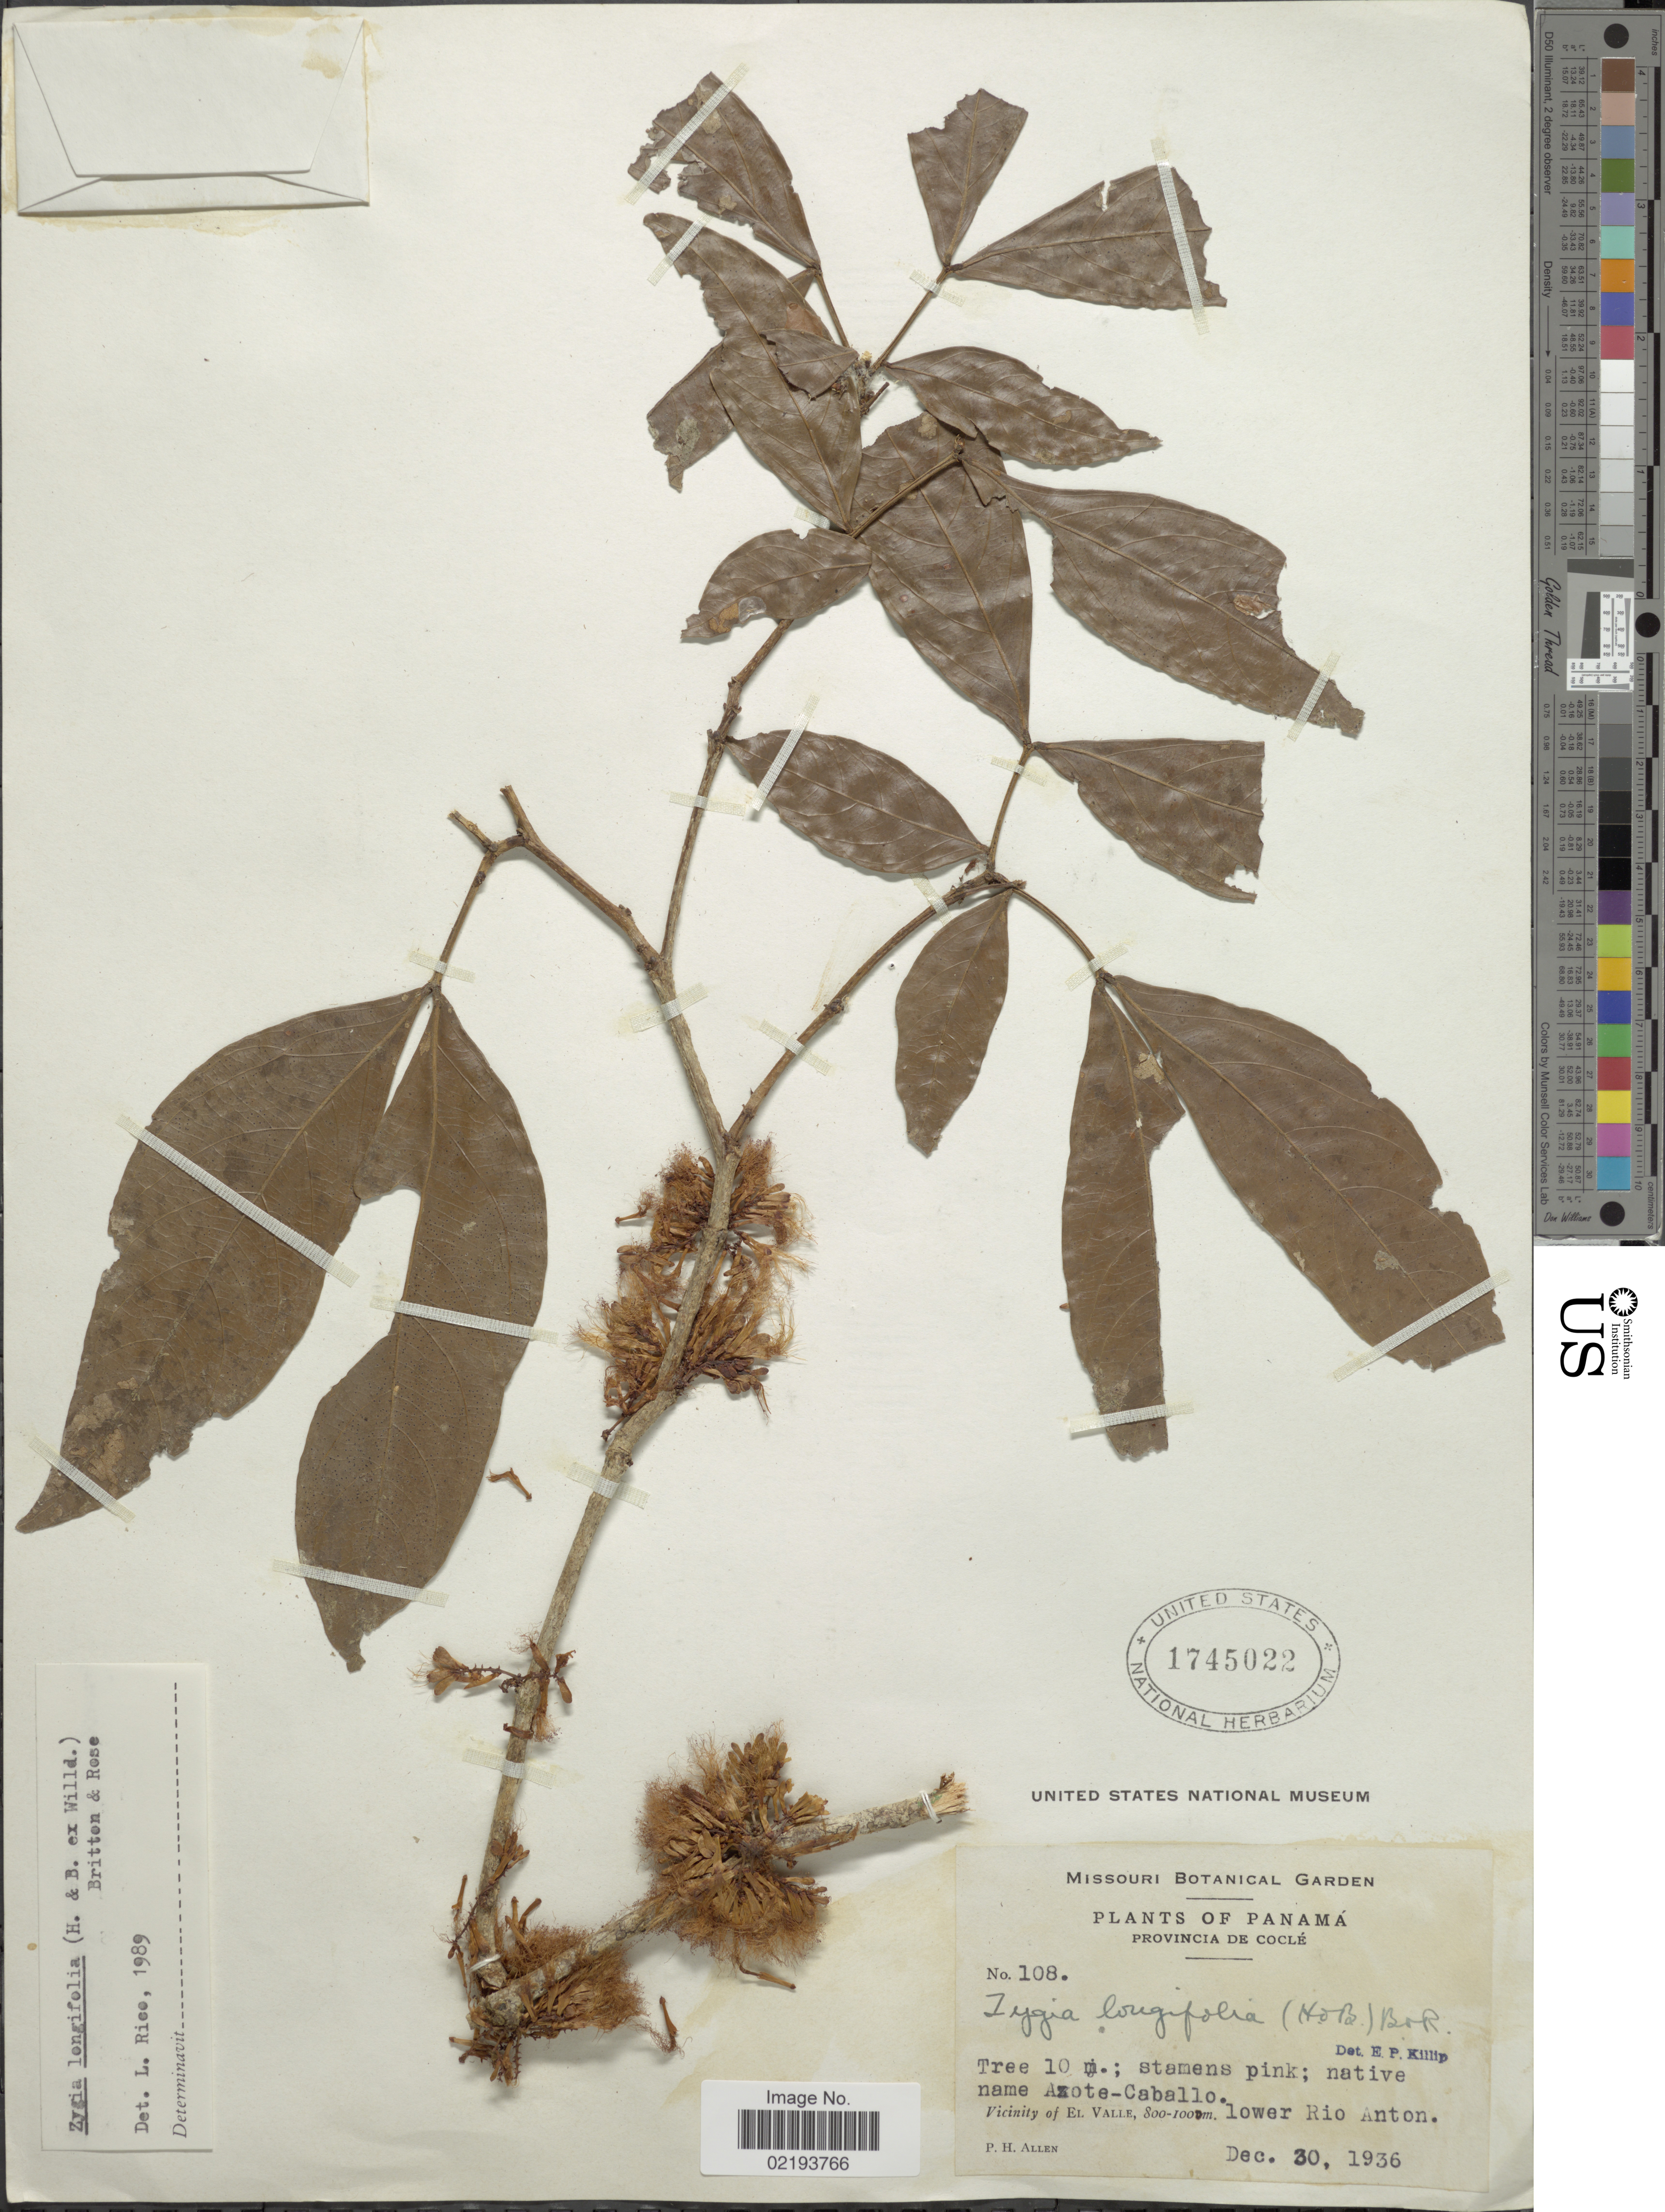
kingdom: Plantae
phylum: Tracheophyta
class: Magnoliopsida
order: Fabales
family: Fabaceae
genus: Zygia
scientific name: Zygia longifolia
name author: (Willd.) Britton & Rose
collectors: P. H. Allen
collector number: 108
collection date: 1936-12-30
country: Panama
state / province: Coclé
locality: Native name Azote-Caballo, Vicinity of El Valle, lower Rio Anton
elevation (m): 800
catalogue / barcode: US 1745022